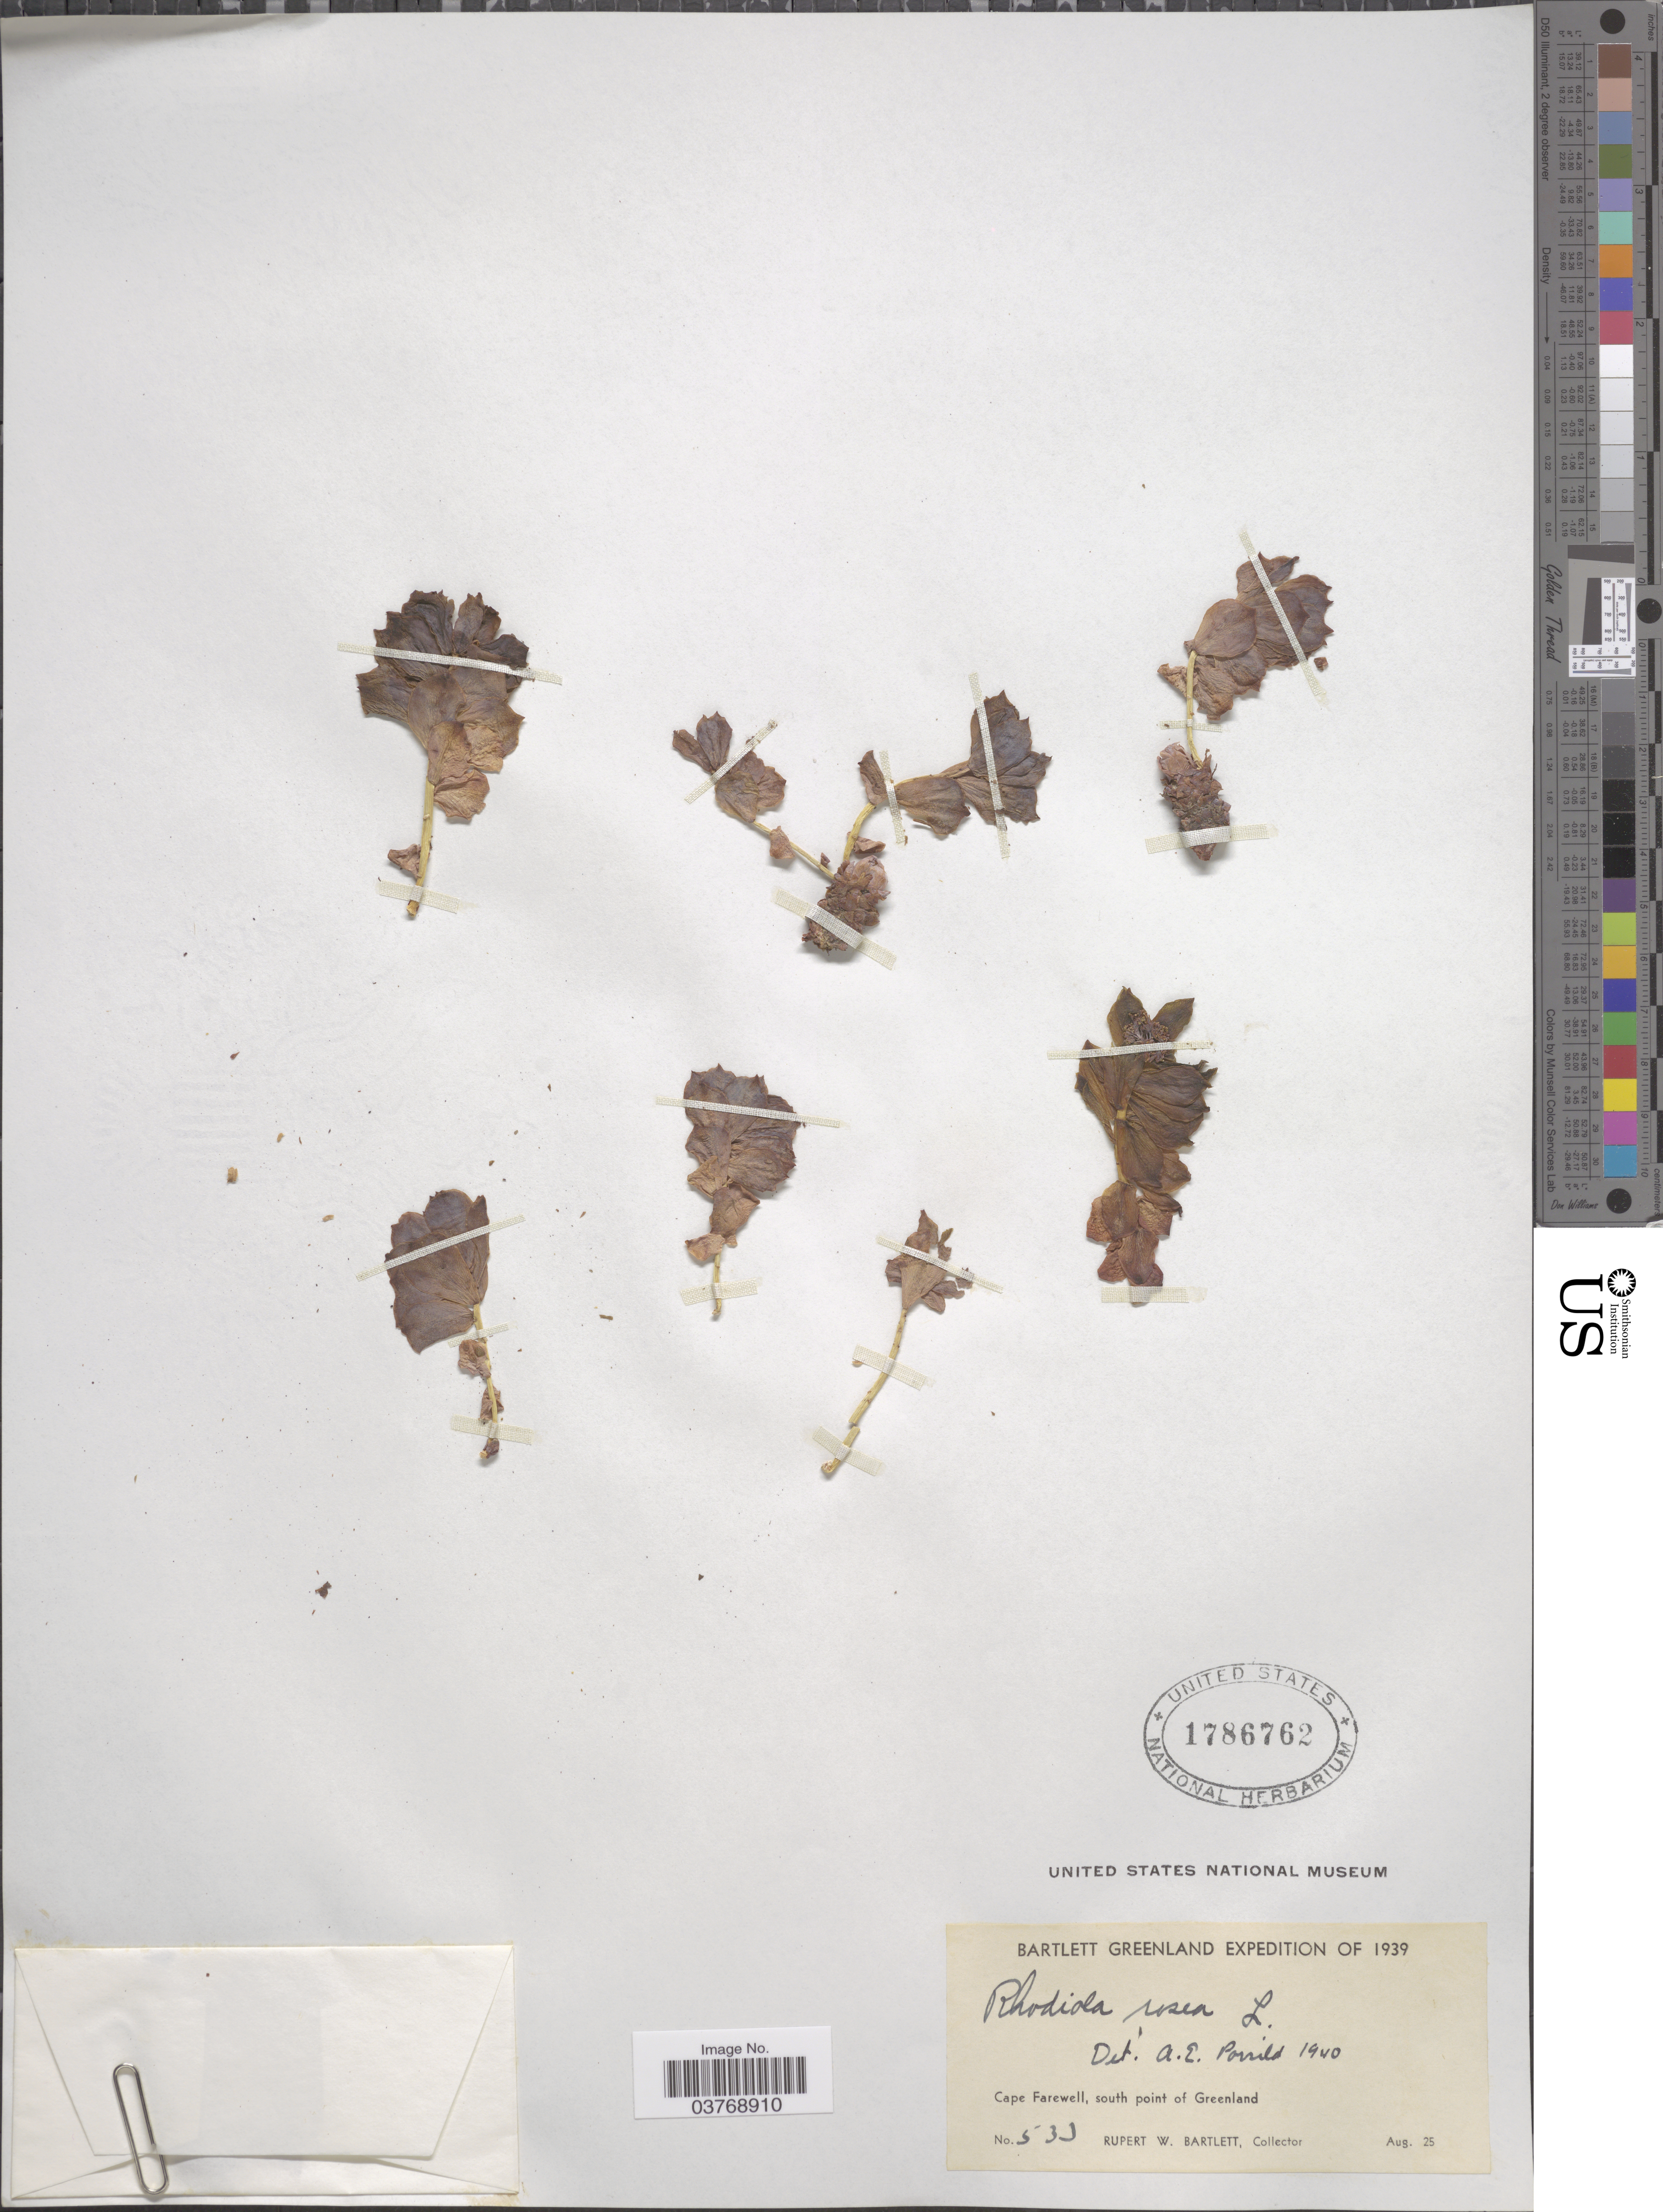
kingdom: Plantae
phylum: Tracheophyta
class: Magnoliopsida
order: Saxifragales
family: Crassulaceae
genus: Rhodiola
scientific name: Rhodiola rosea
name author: L.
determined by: Strong, Mark T., (BOT), Smithsonian Institution - National Museum of Natural History (UNITED STATES)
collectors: R. W. Bartlett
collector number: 533*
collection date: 1939-08-25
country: Greenland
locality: Cape Farewell, south point of Greenland.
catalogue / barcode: US 1786762